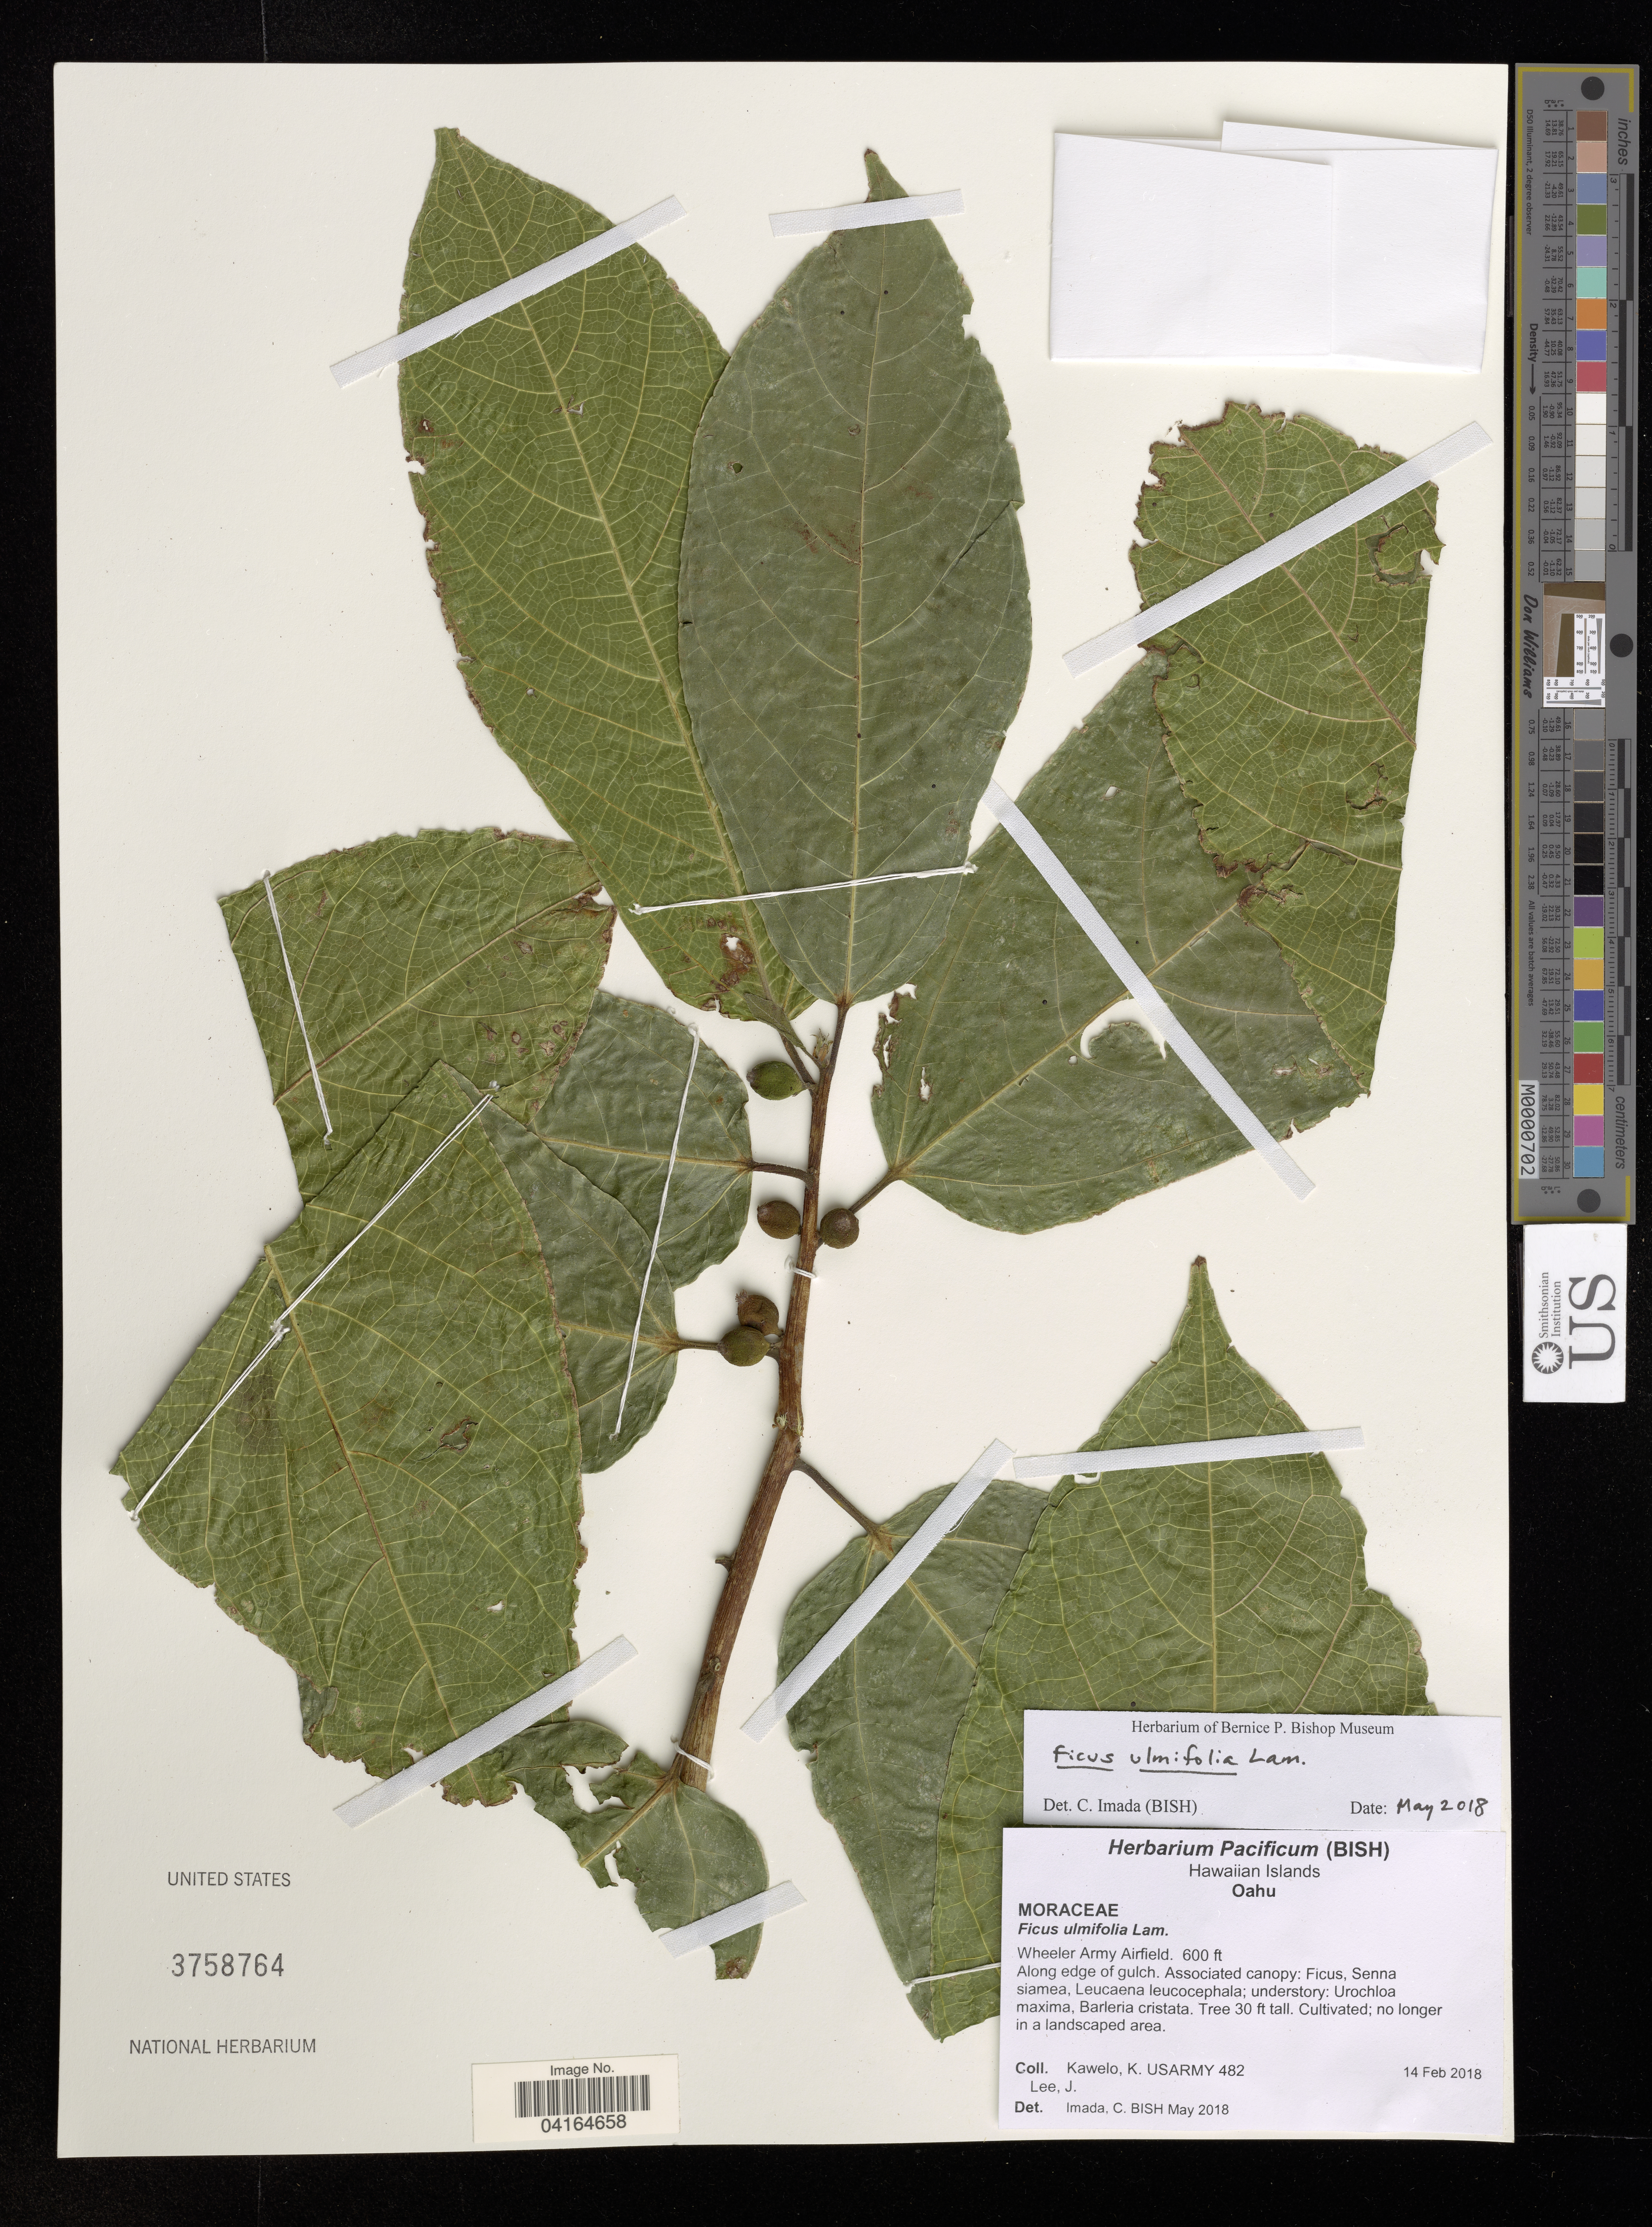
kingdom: Plantae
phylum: Tracheophyta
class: Magnoliopsida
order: Rosales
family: Moraceae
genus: Ficus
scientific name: Ficus ulmifolia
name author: Lam.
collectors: K. Kawelo & J. Lee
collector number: USARMY 482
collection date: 2018-02-14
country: United States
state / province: Hawaii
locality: Hawaiian Islands. Oahu. Wheeler Army Airfield.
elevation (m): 183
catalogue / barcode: US 3758764